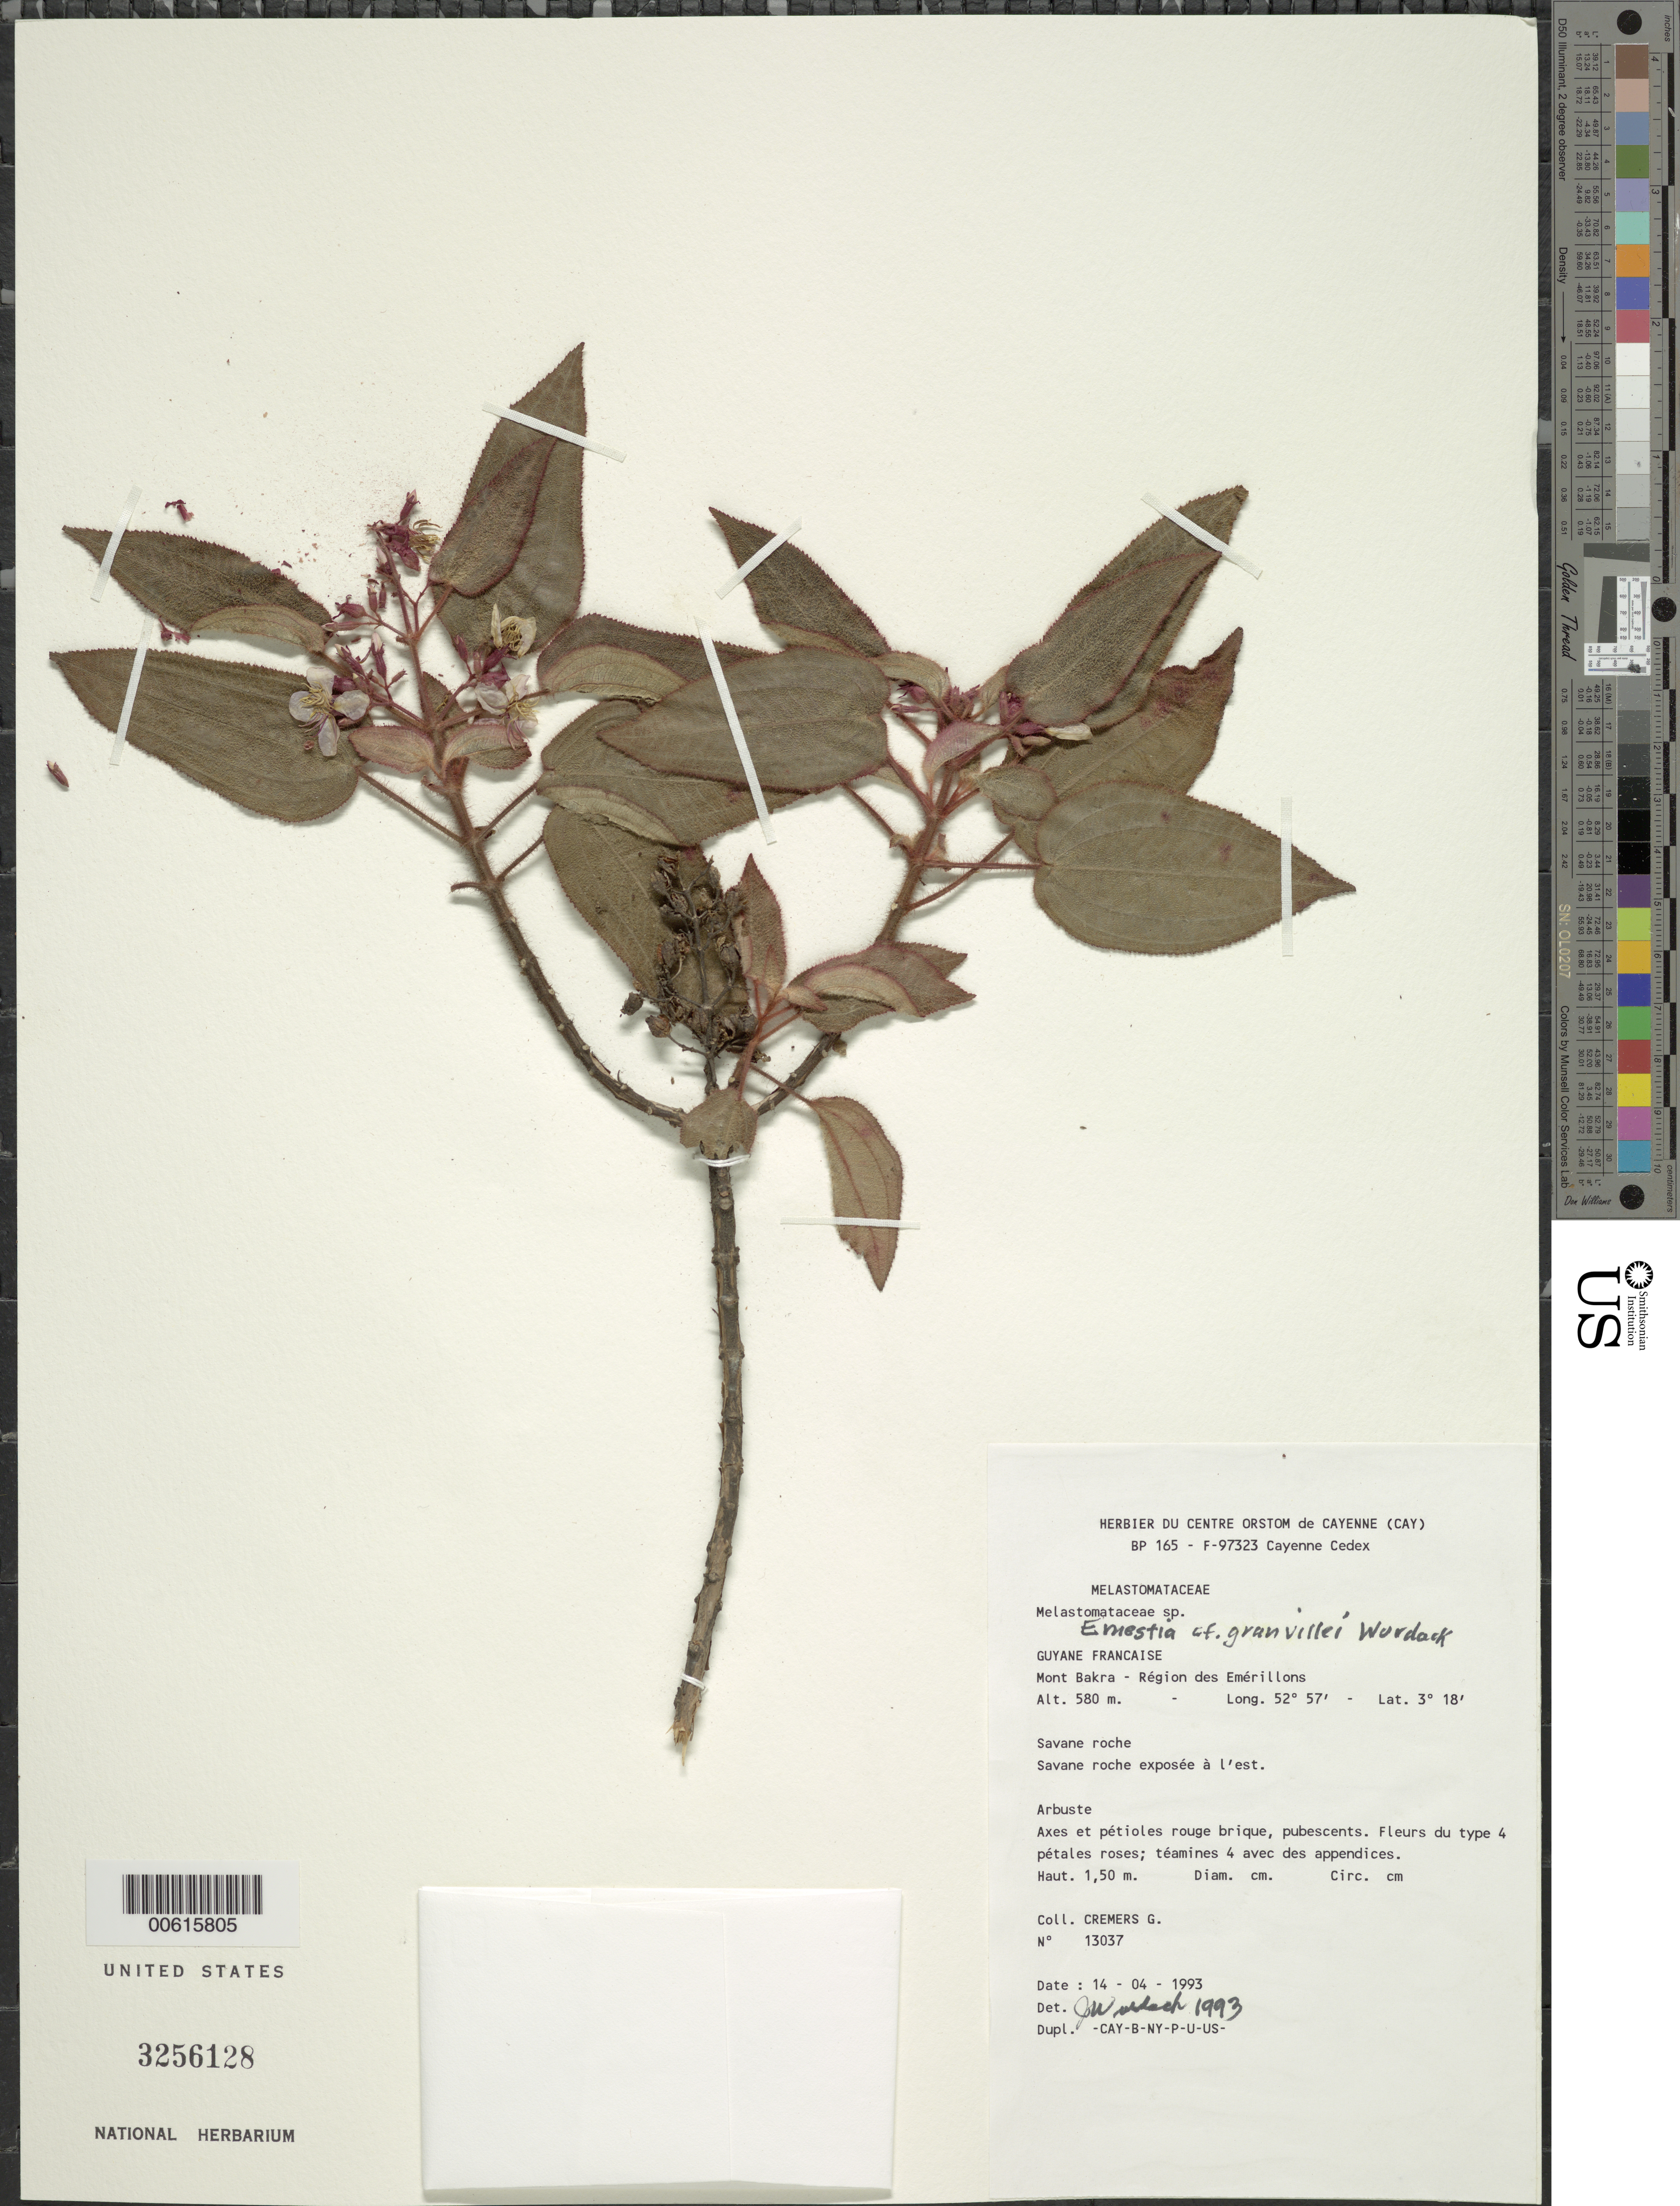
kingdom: Plantae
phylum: Tracheophyta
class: Magnoliopsida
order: Myrtales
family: Melastomataceae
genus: Ernestia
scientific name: Ernestia granvillei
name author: Wurdack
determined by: Wurdack, John J., (US), US (UNITED STATES)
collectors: G. Cremers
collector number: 13037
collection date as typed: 14-Apr-93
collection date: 1993-04-14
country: French Guiana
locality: Mont Bakra, région des Emérillons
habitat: Savane roche. Savane roche exposee a l'est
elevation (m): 580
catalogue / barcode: US 3256128